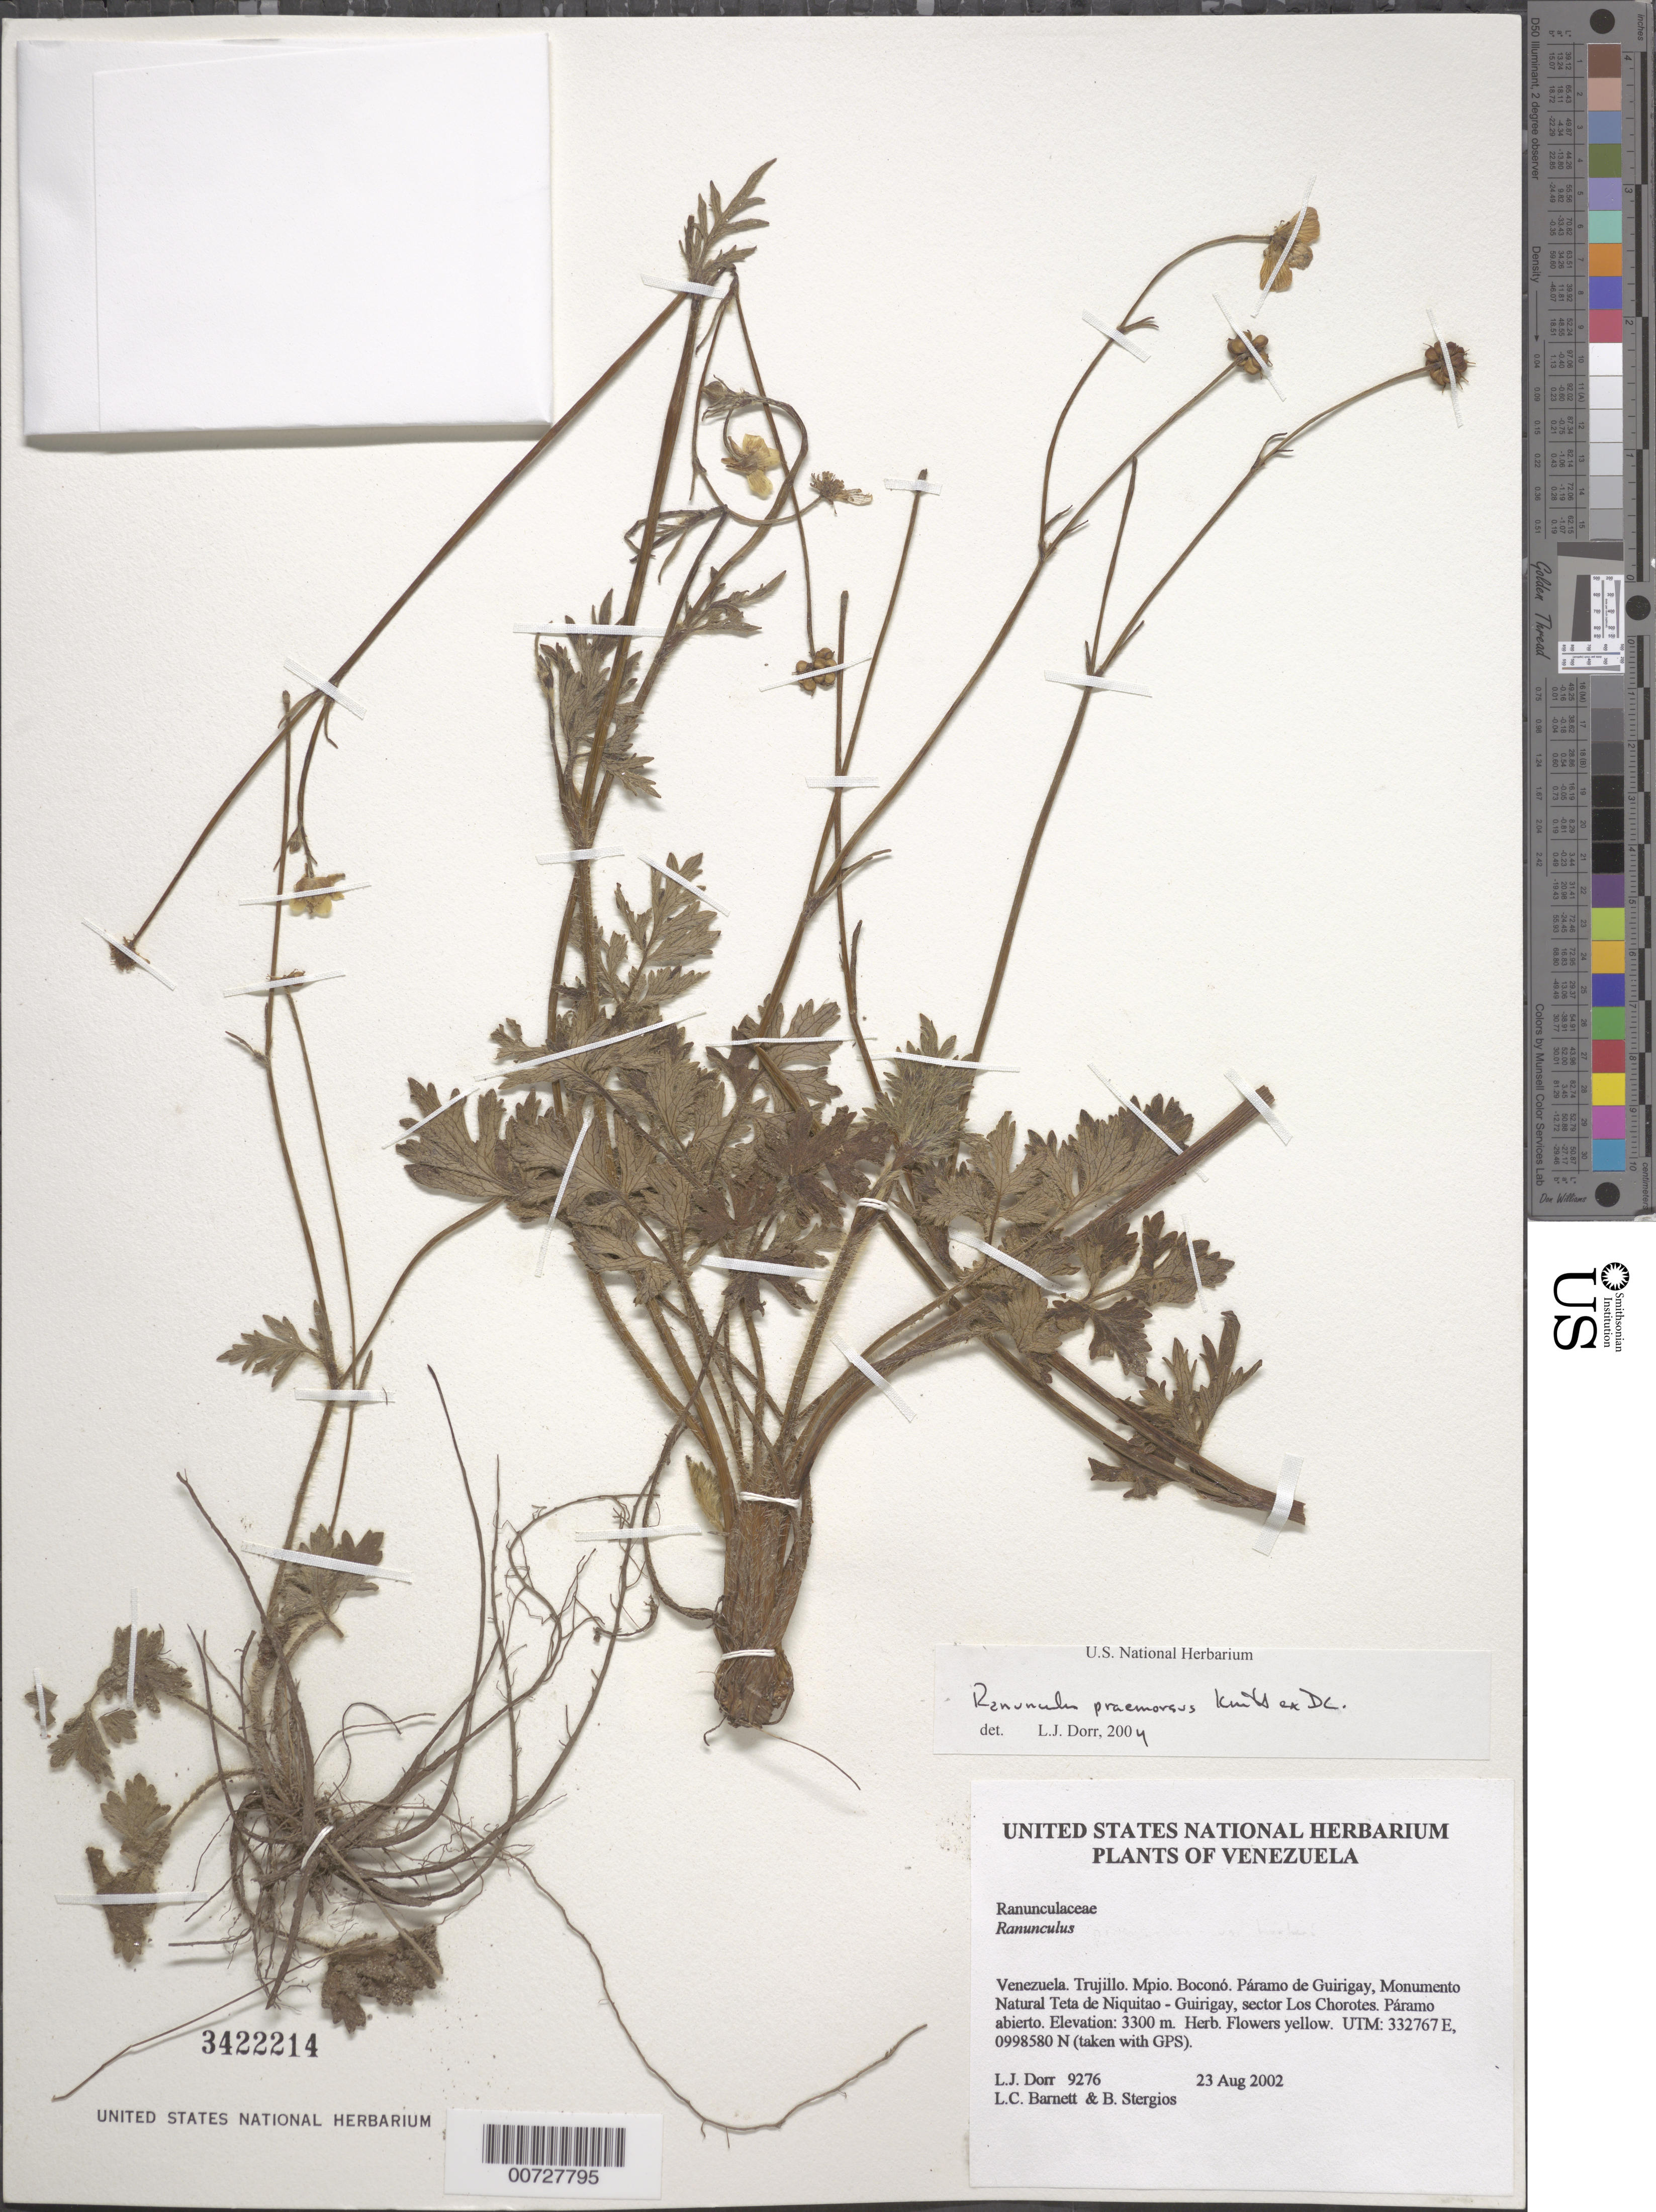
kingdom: Plantae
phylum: Tracheophyta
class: Magnoliopsida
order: Ranunculales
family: Ranunculaceae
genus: Ranunculus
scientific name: Ranunculus praemorsus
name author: Kunth ex DC.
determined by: Dorr, L. J., (BOT), Smithsonian Institution - National Museum of Natural History (UNITED STATES)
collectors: L. J. Dorr, L. C. Barnett & B. G. Stergios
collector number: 9276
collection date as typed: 23 Aug 2002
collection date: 2002-08-23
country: Venezuela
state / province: Trujillo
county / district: Boconó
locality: Páramo de Guirigay, Monumento Natural Teta de Niquitao - Guirigay, sector Los Chorotes.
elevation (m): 3300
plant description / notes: PORT, US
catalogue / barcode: US 3422214